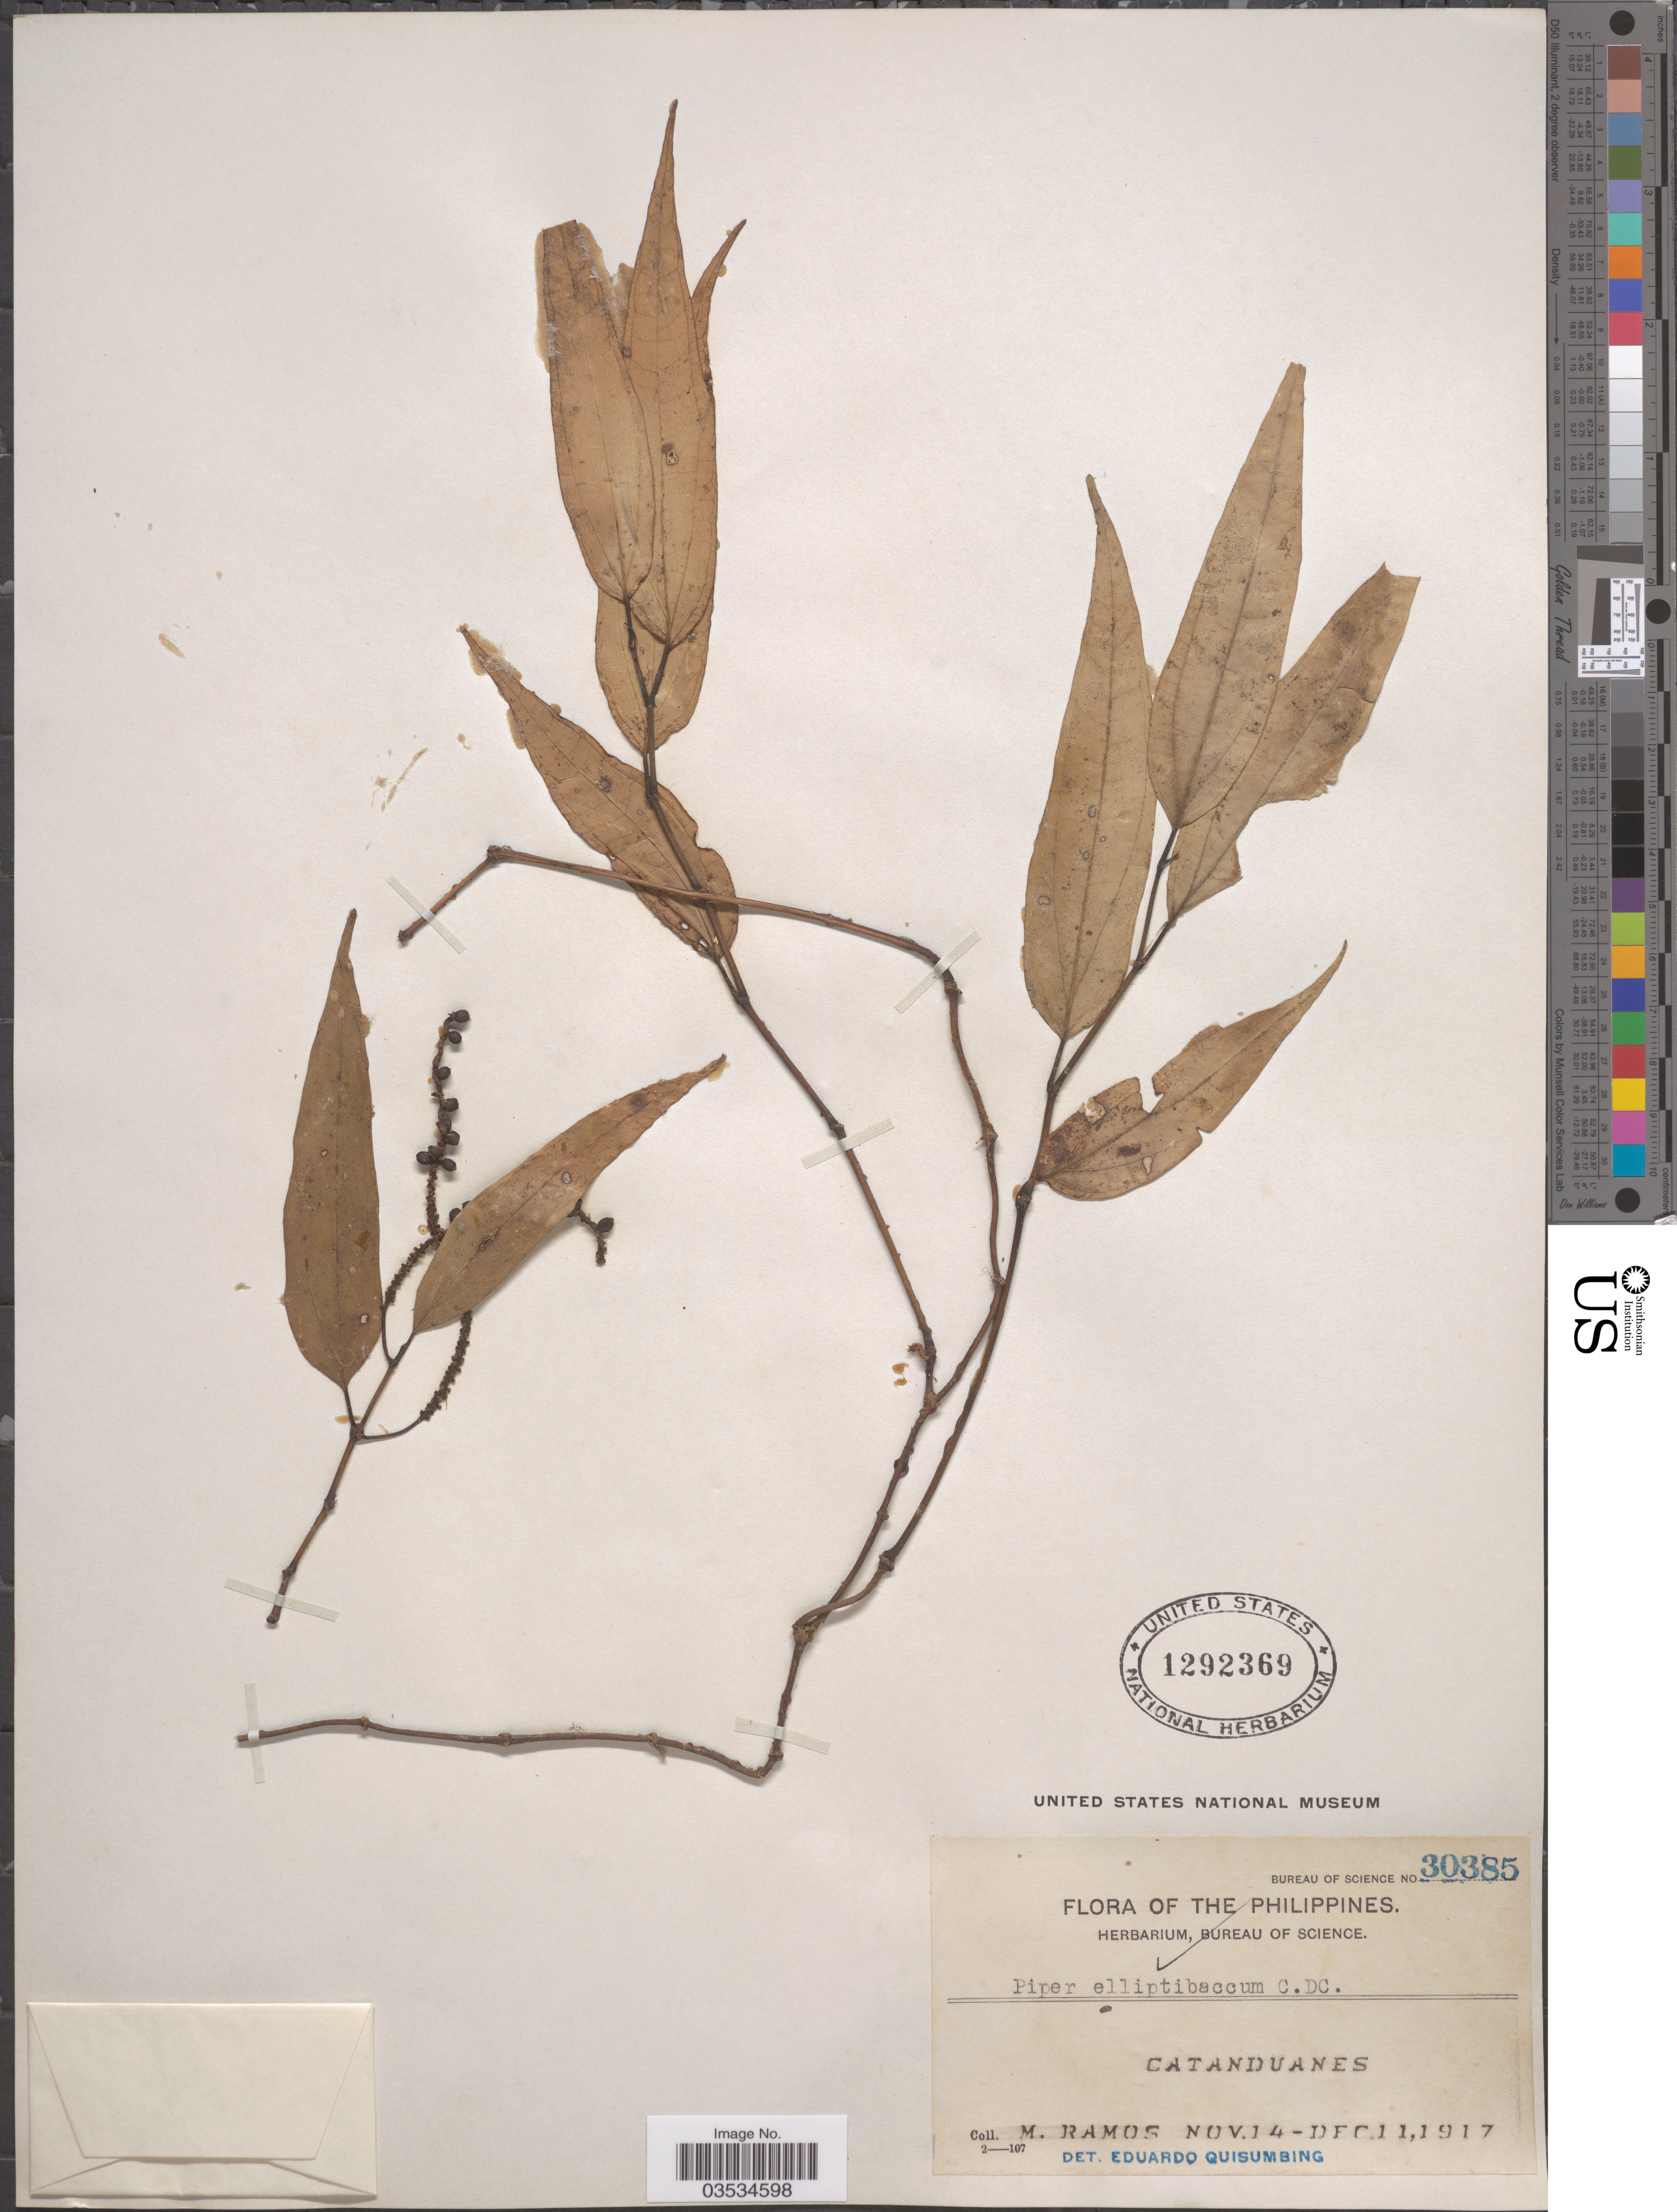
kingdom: Plantae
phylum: Tracheophyta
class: Magnoliopsida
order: Piperales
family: Piperaceae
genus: Piper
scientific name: Piper ellipticibaccum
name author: C. DC.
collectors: M. Ramos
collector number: Bureau of Science 30385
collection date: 1917-11-14/1917-12-01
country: Philippines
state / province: Bicol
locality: Catanduanes.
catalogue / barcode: US 1292369